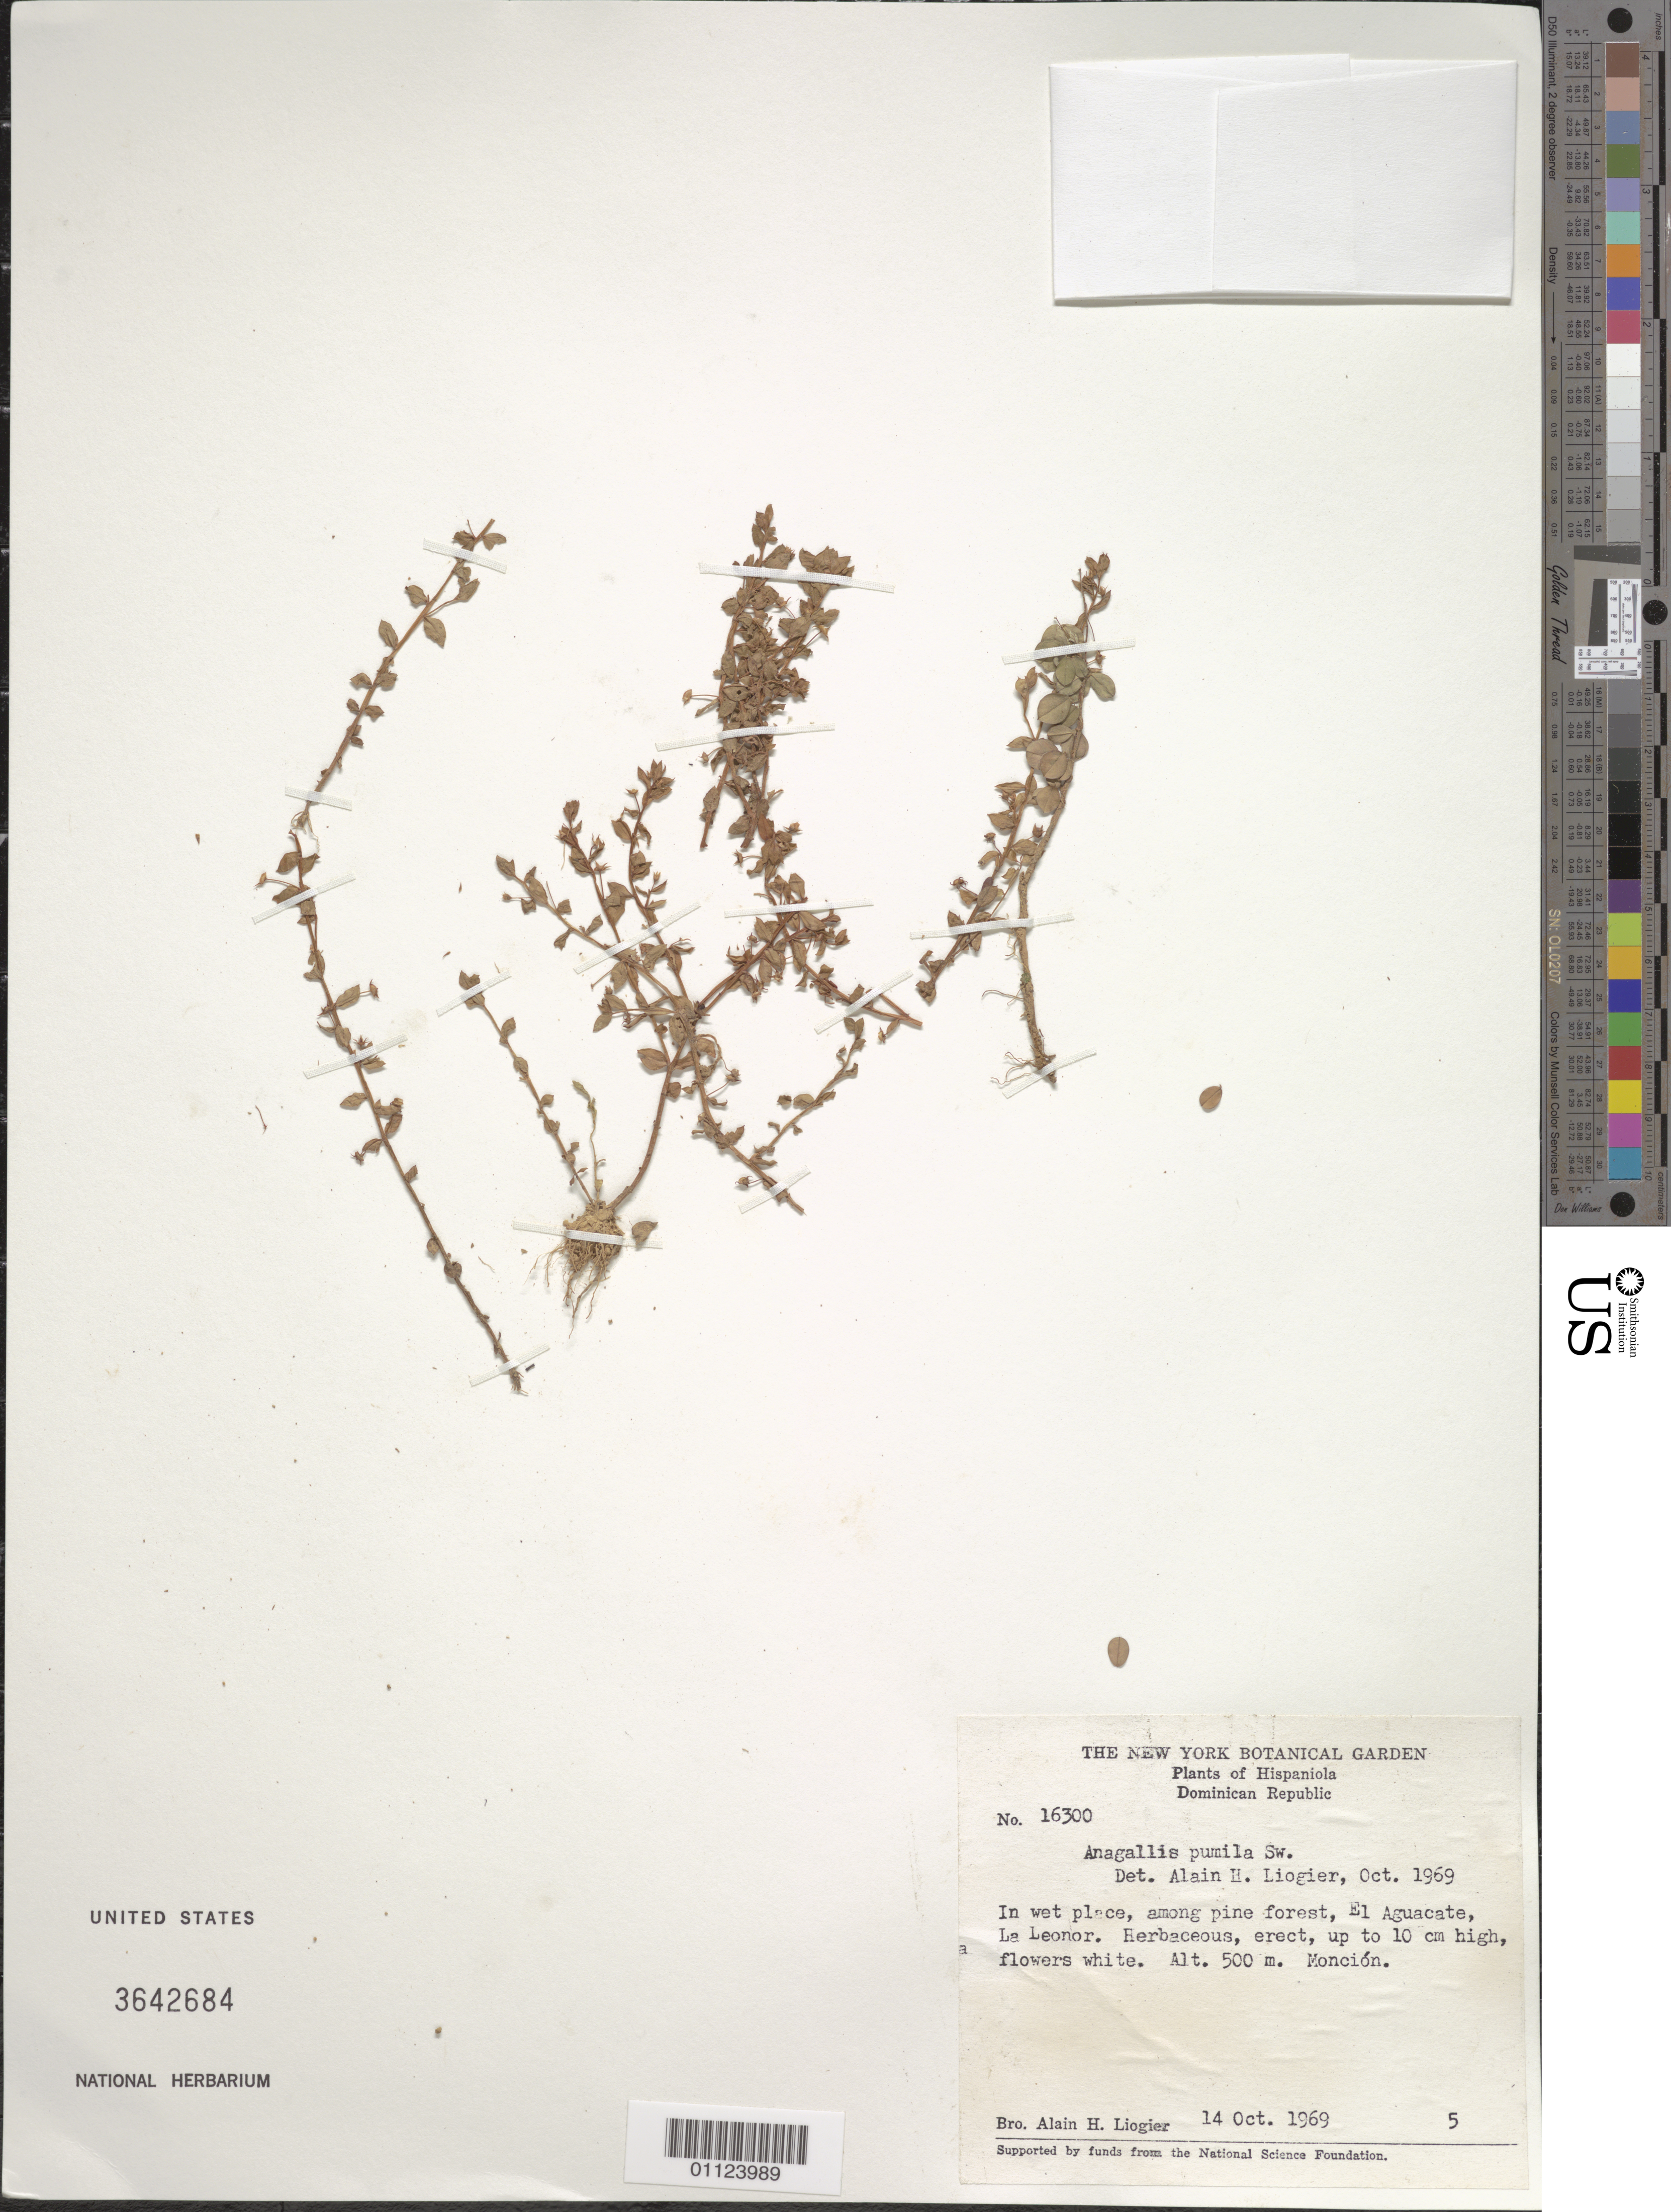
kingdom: Plantae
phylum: Tracheophyta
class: Magnoliopsida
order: Ericales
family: Primulaceae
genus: Anagallis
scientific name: Anagallis pumila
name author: Sw.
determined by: Liogier, Alain H.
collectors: A. H. Liogier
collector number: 16300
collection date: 1969-10-14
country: Dominican Republic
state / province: Santiago Rodriguez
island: Hispaniola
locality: Monción; El Aguacate, La Leonor.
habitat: In wet place, among pine forest.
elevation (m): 500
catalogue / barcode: US 3642684